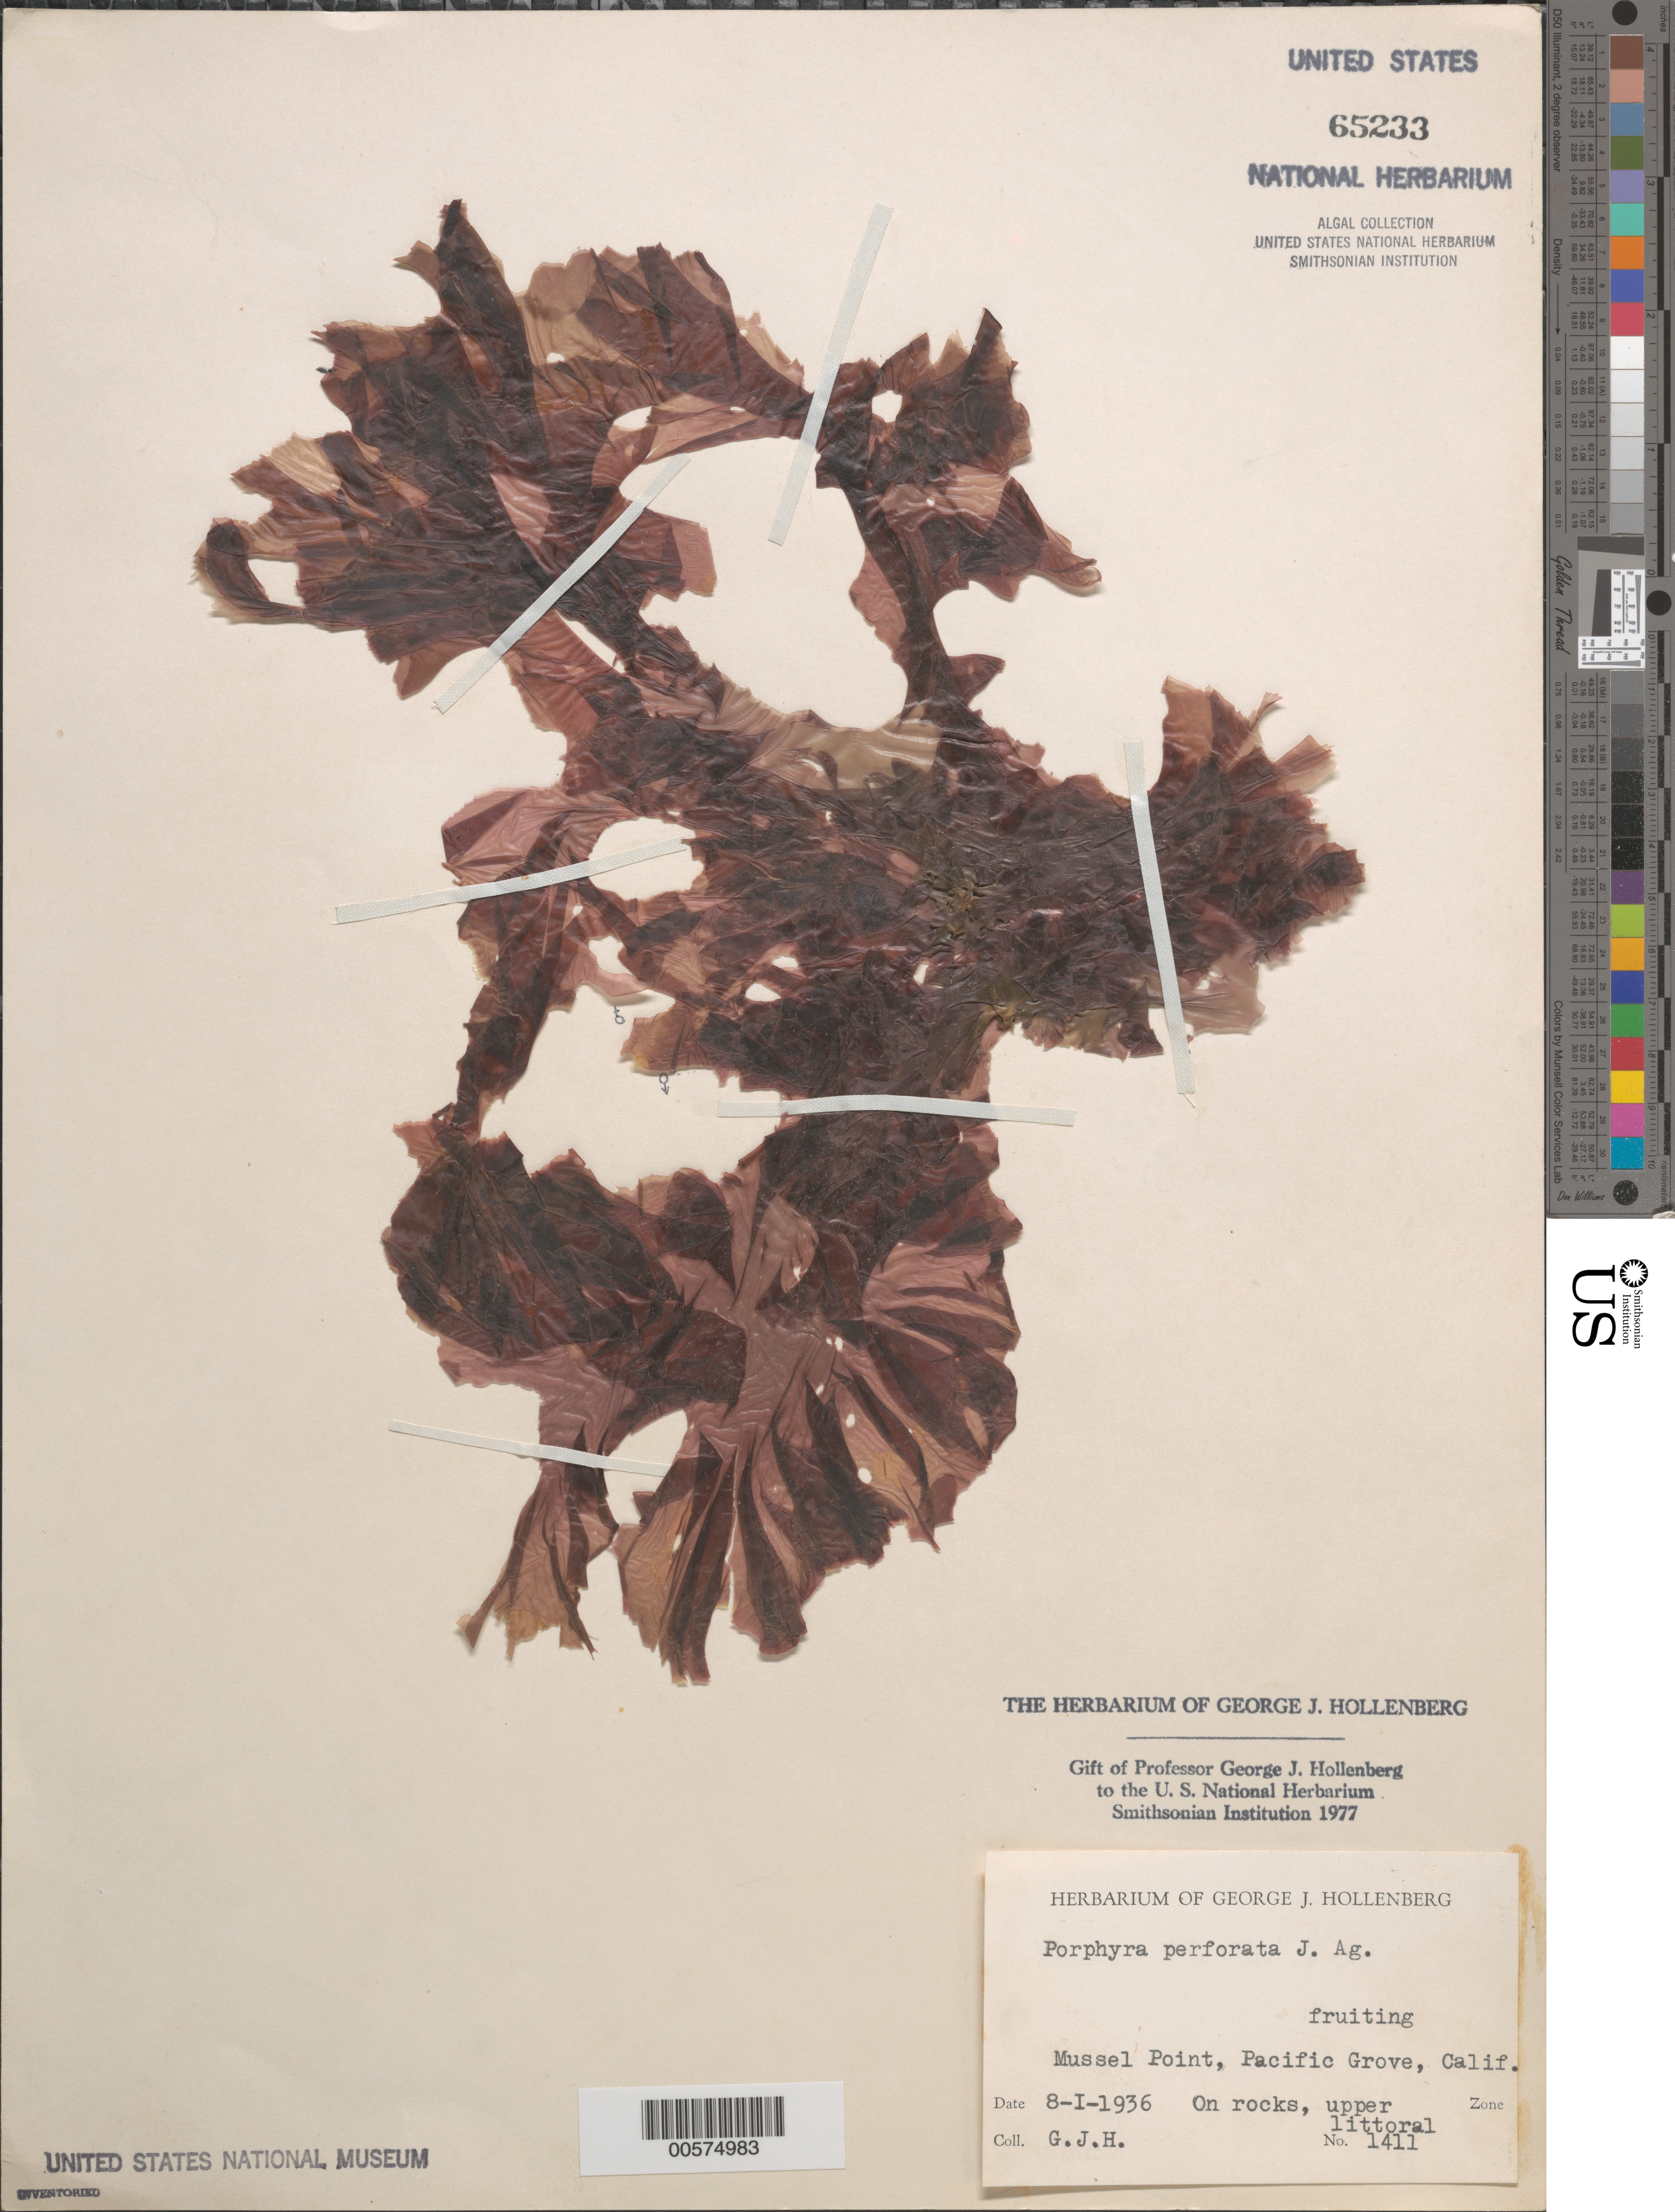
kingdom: Plantae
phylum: Rhodophyta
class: Bangiophyceae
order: Bangiales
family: Bangiaceae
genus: Pyropia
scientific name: Pyropia perforata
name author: (J. Agardh) S.C. Lindstrom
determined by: Algae name updating Project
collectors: G. Hollenberg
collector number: GJH 1411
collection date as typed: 01 Aug 1936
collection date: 1936-08-01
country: United States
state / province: California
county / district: Monterey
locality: Mussel Point, Pacific Grove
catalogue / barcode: US 65233